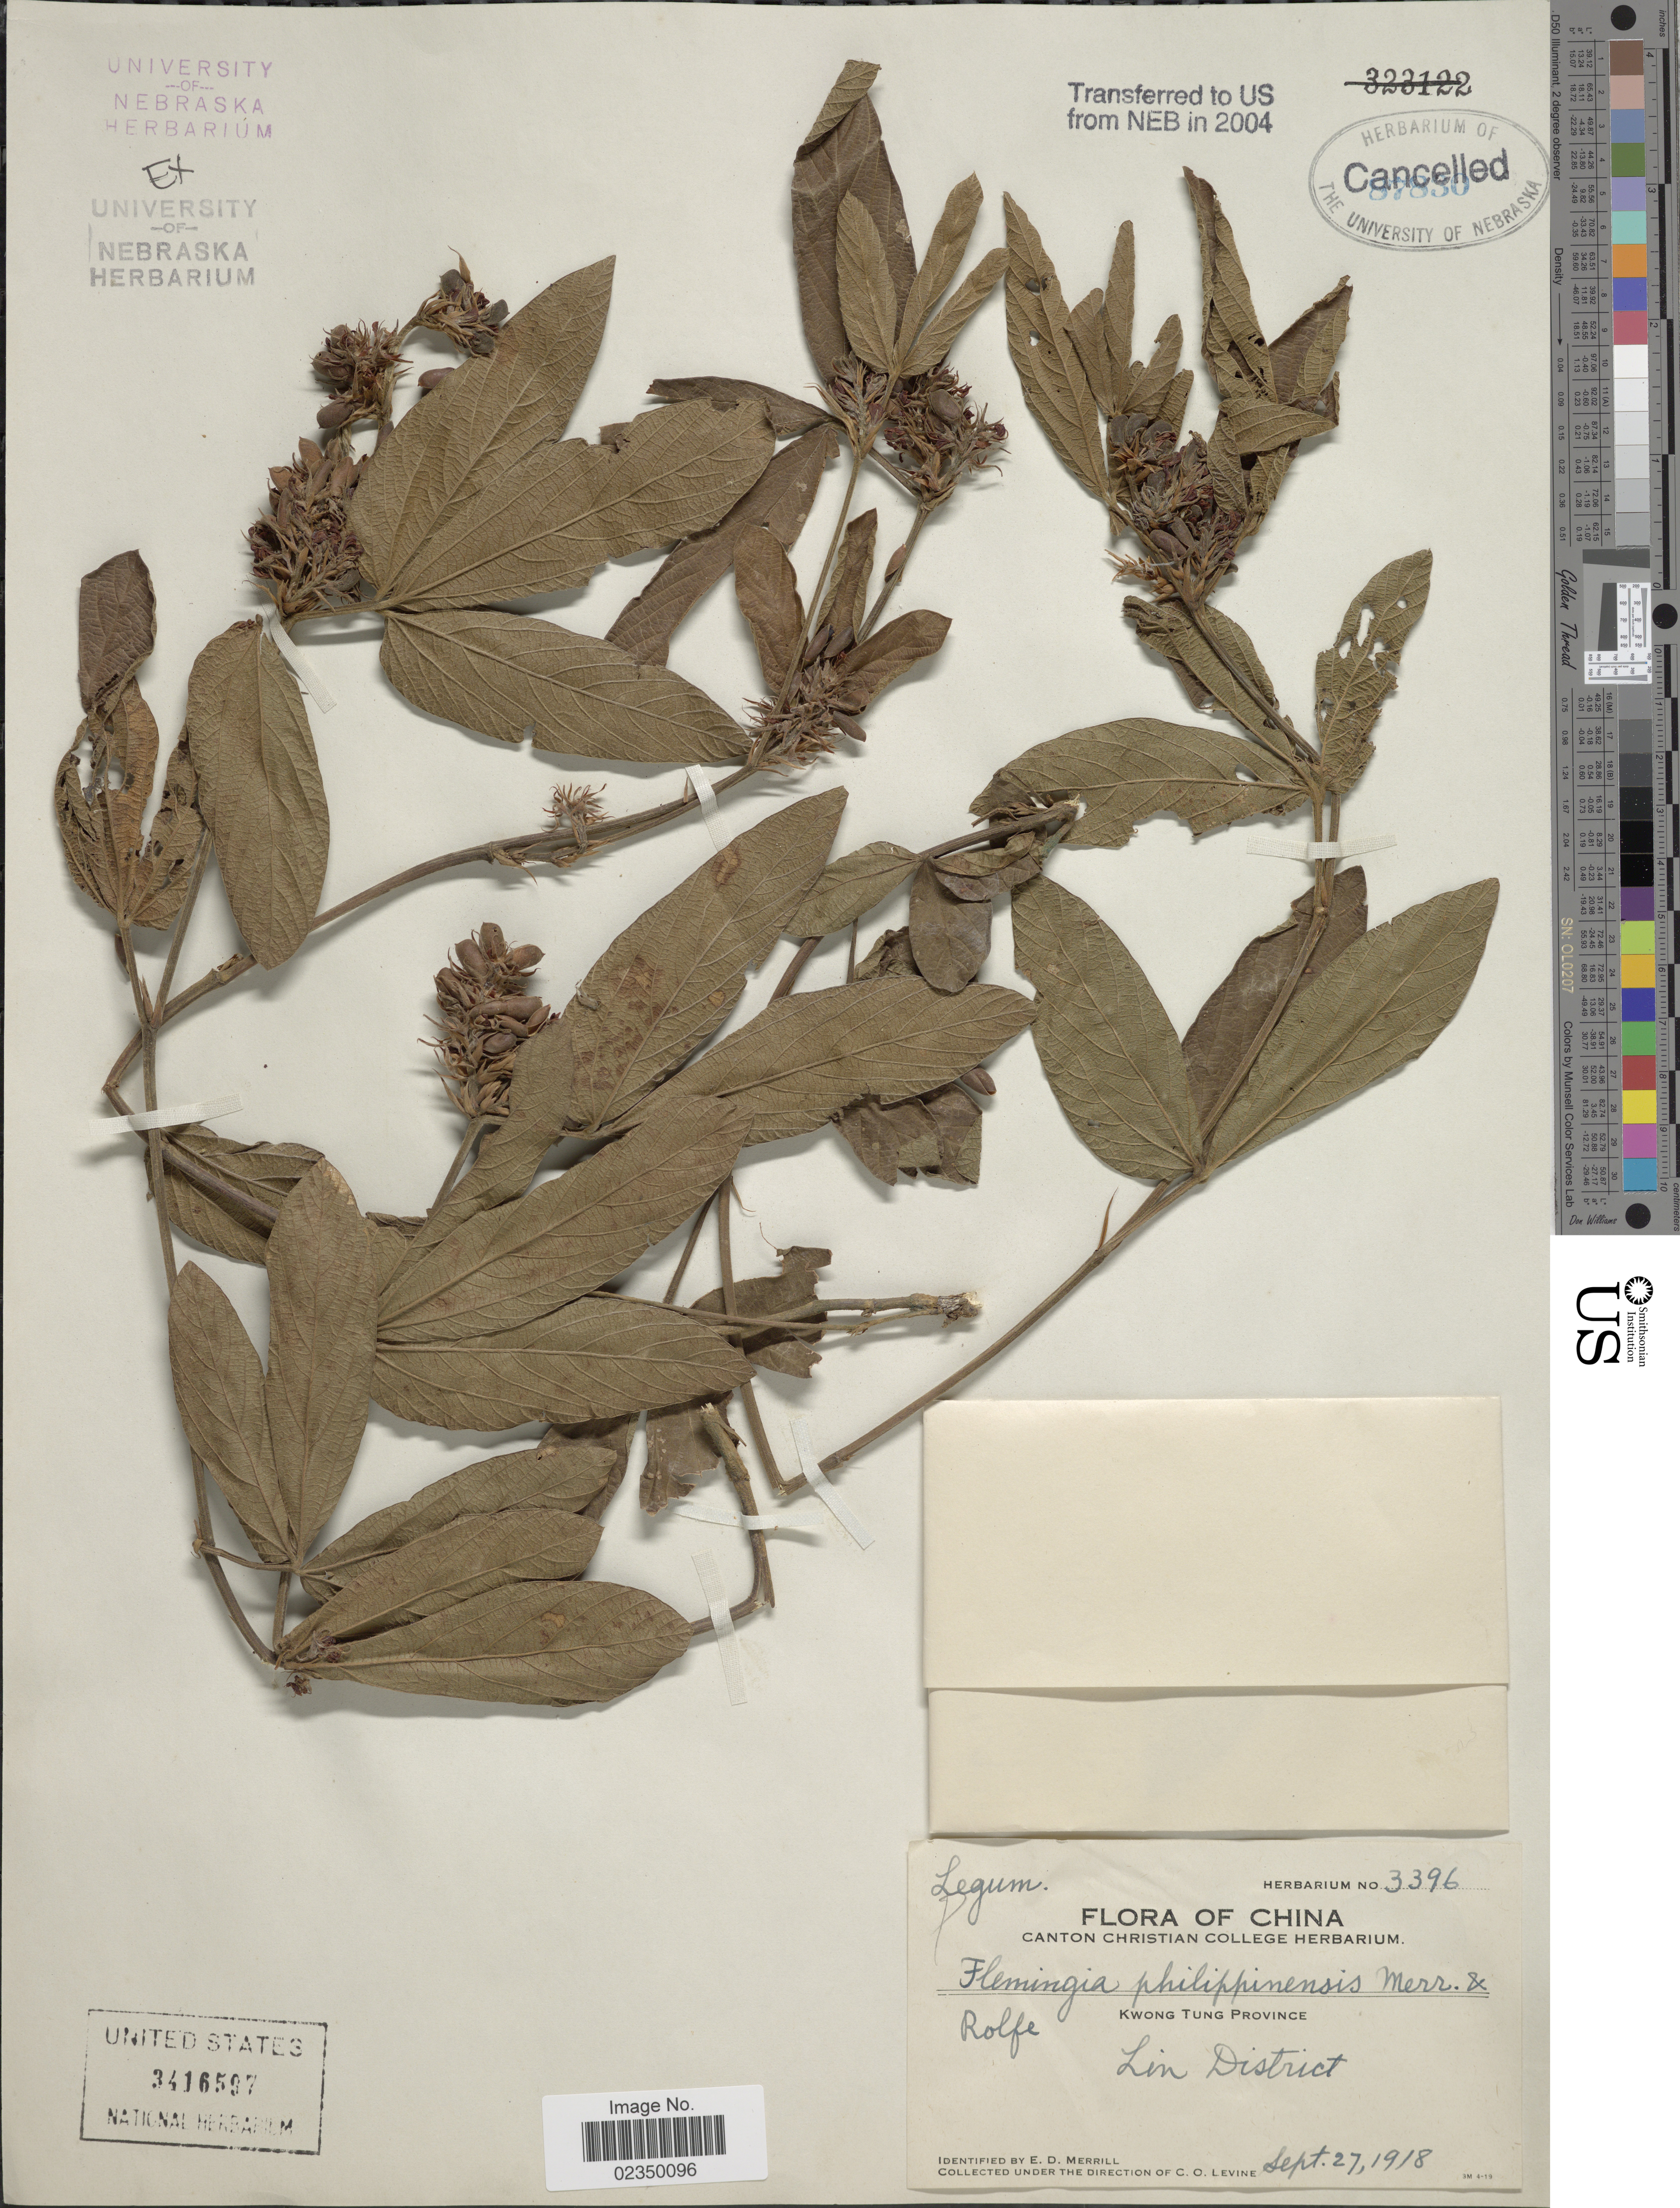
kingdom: Plantae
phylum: Tracheophyta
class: Magnoliopsida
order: Fabales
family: Fabaceae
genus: Flemingia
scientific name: Flemingia philippinensis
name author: Merr. & Rolfe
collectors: E. D. Merrill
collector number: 3396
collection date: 1918-09-27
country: China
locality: Kwong Tung Province,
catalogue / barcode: US 3416597